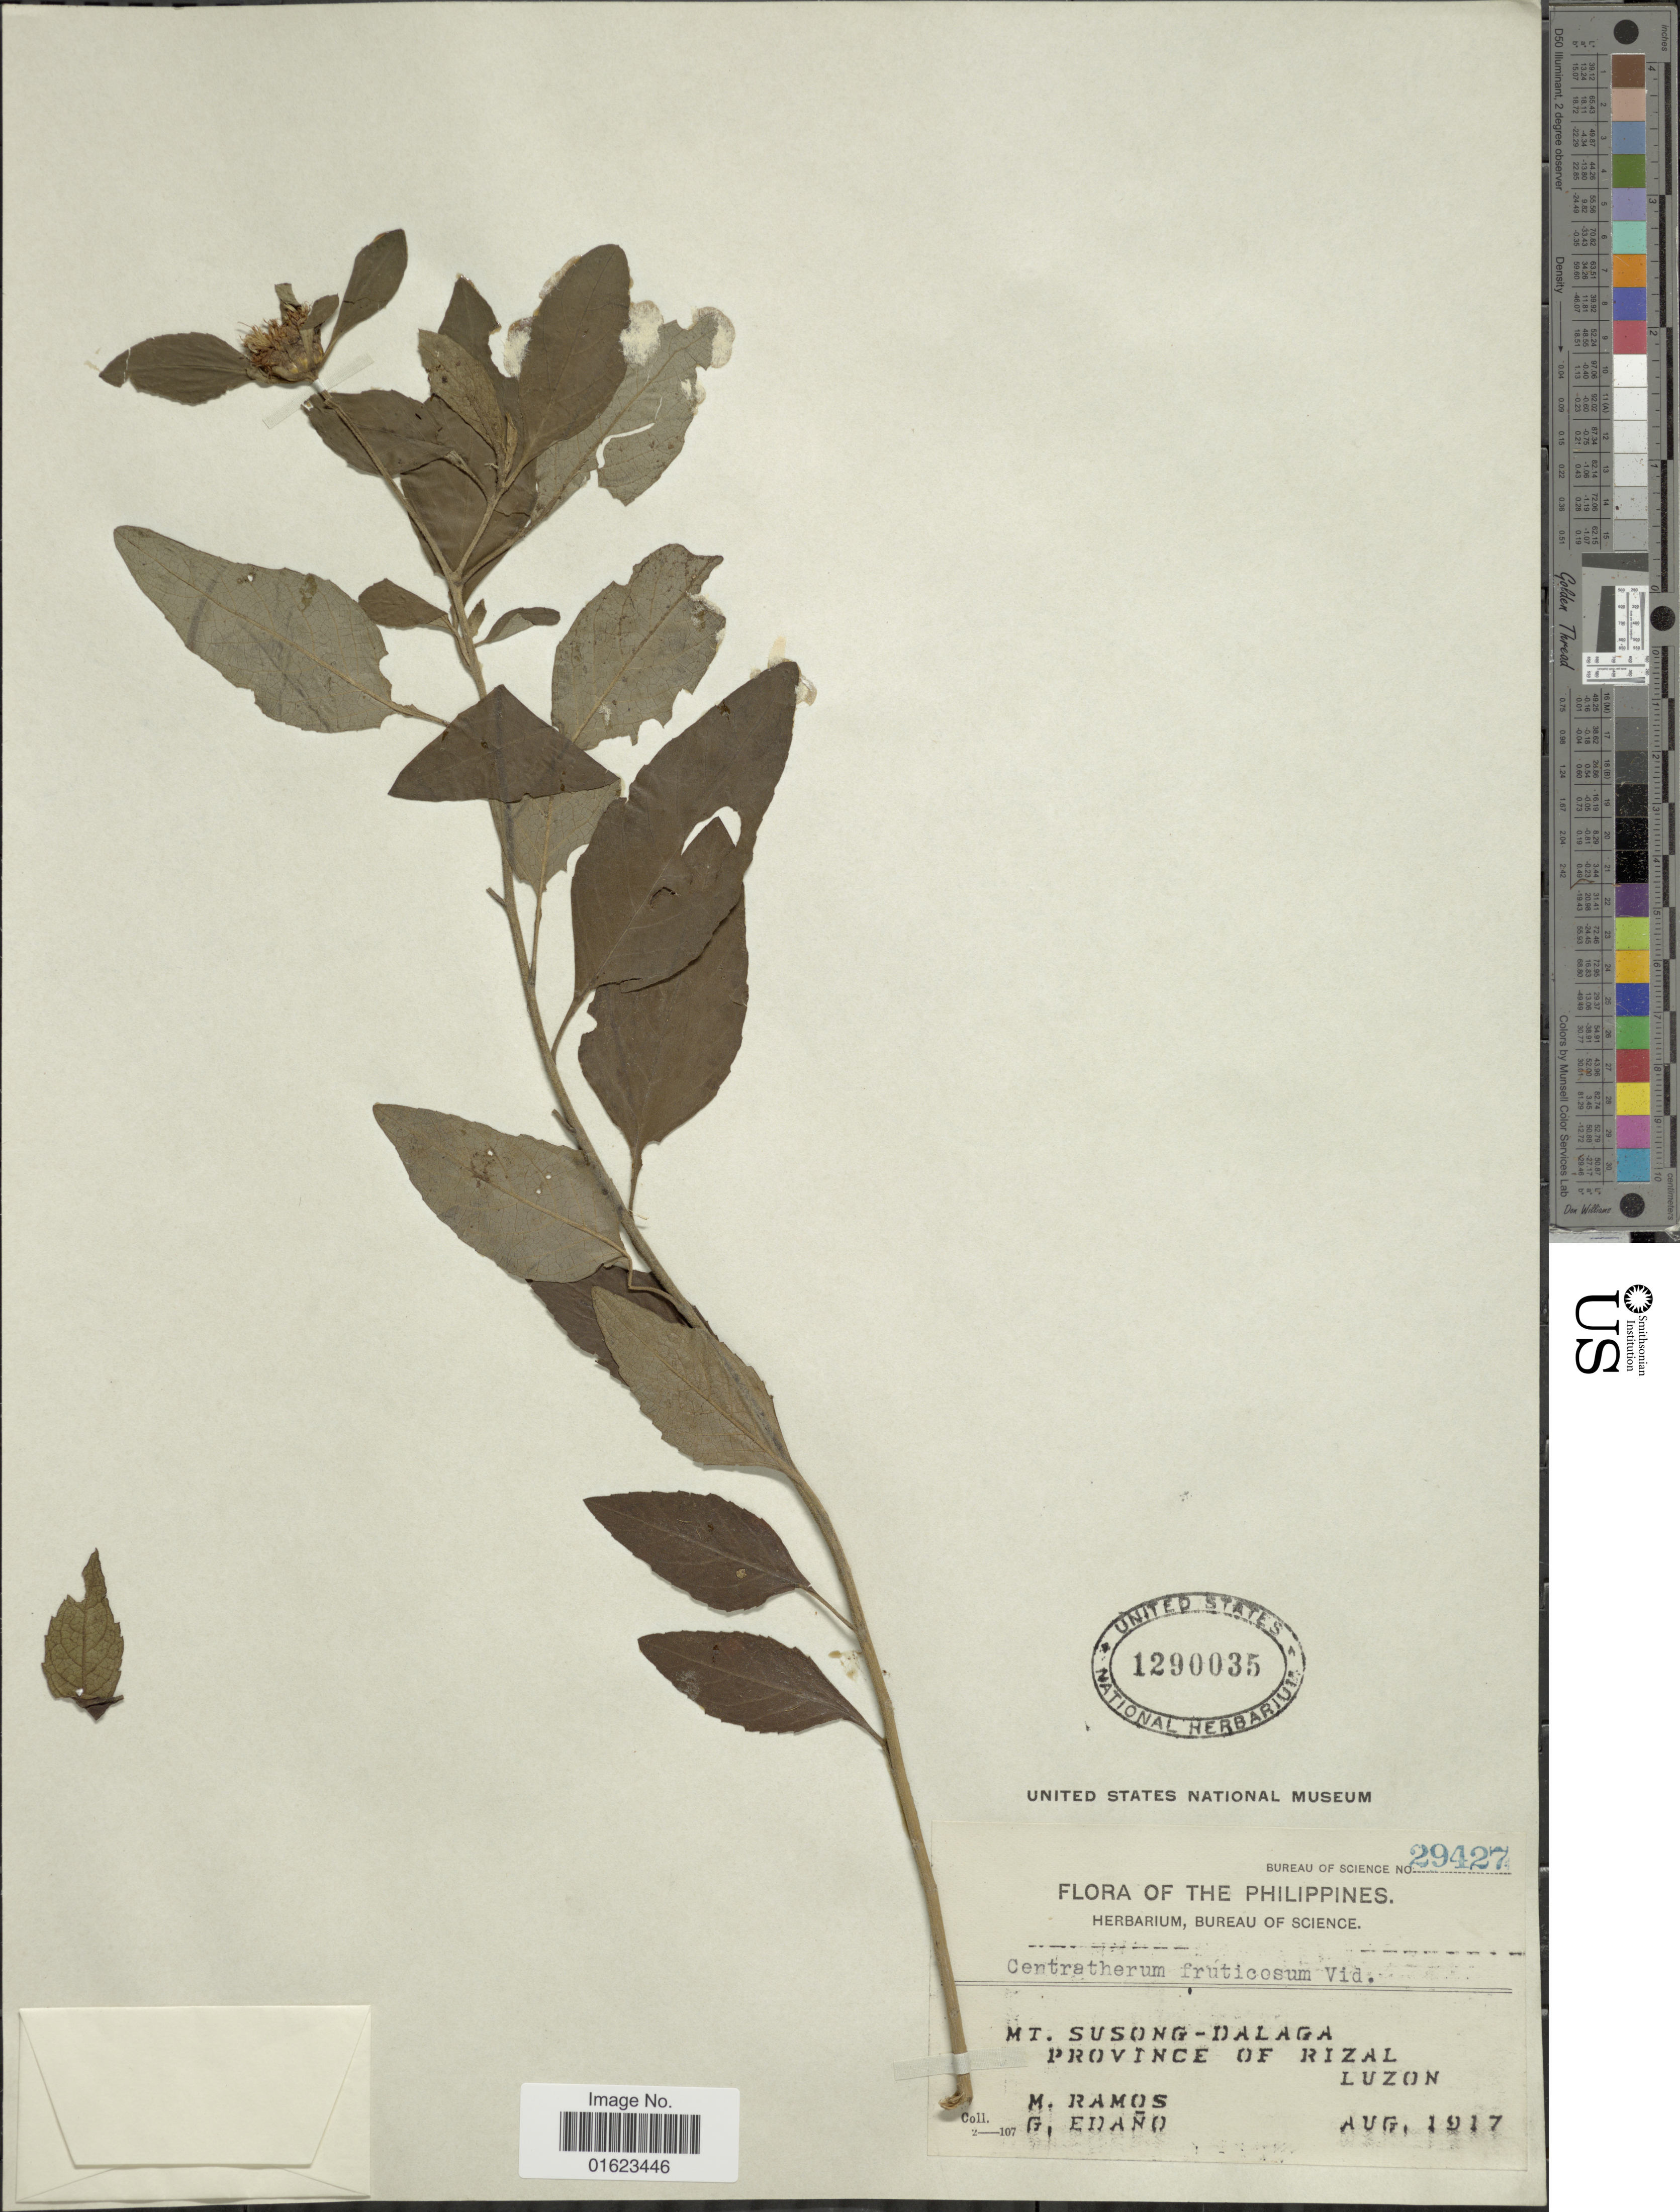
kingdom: Plantae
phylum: Tracheophyta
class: Magnoliopsida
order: Asterales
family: Asteraceae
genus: Centratherum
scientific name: Centratherum punctatum subsp. fruticosum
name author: (Elmer) K. Kirkman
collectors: M. Ramos & G. Edaño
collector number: Bureau of Science 29427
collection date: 1917-08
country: Philippines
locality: Mt. Susong-Dalaga, Province of Rizal Luzon.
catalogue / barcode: US 1290035